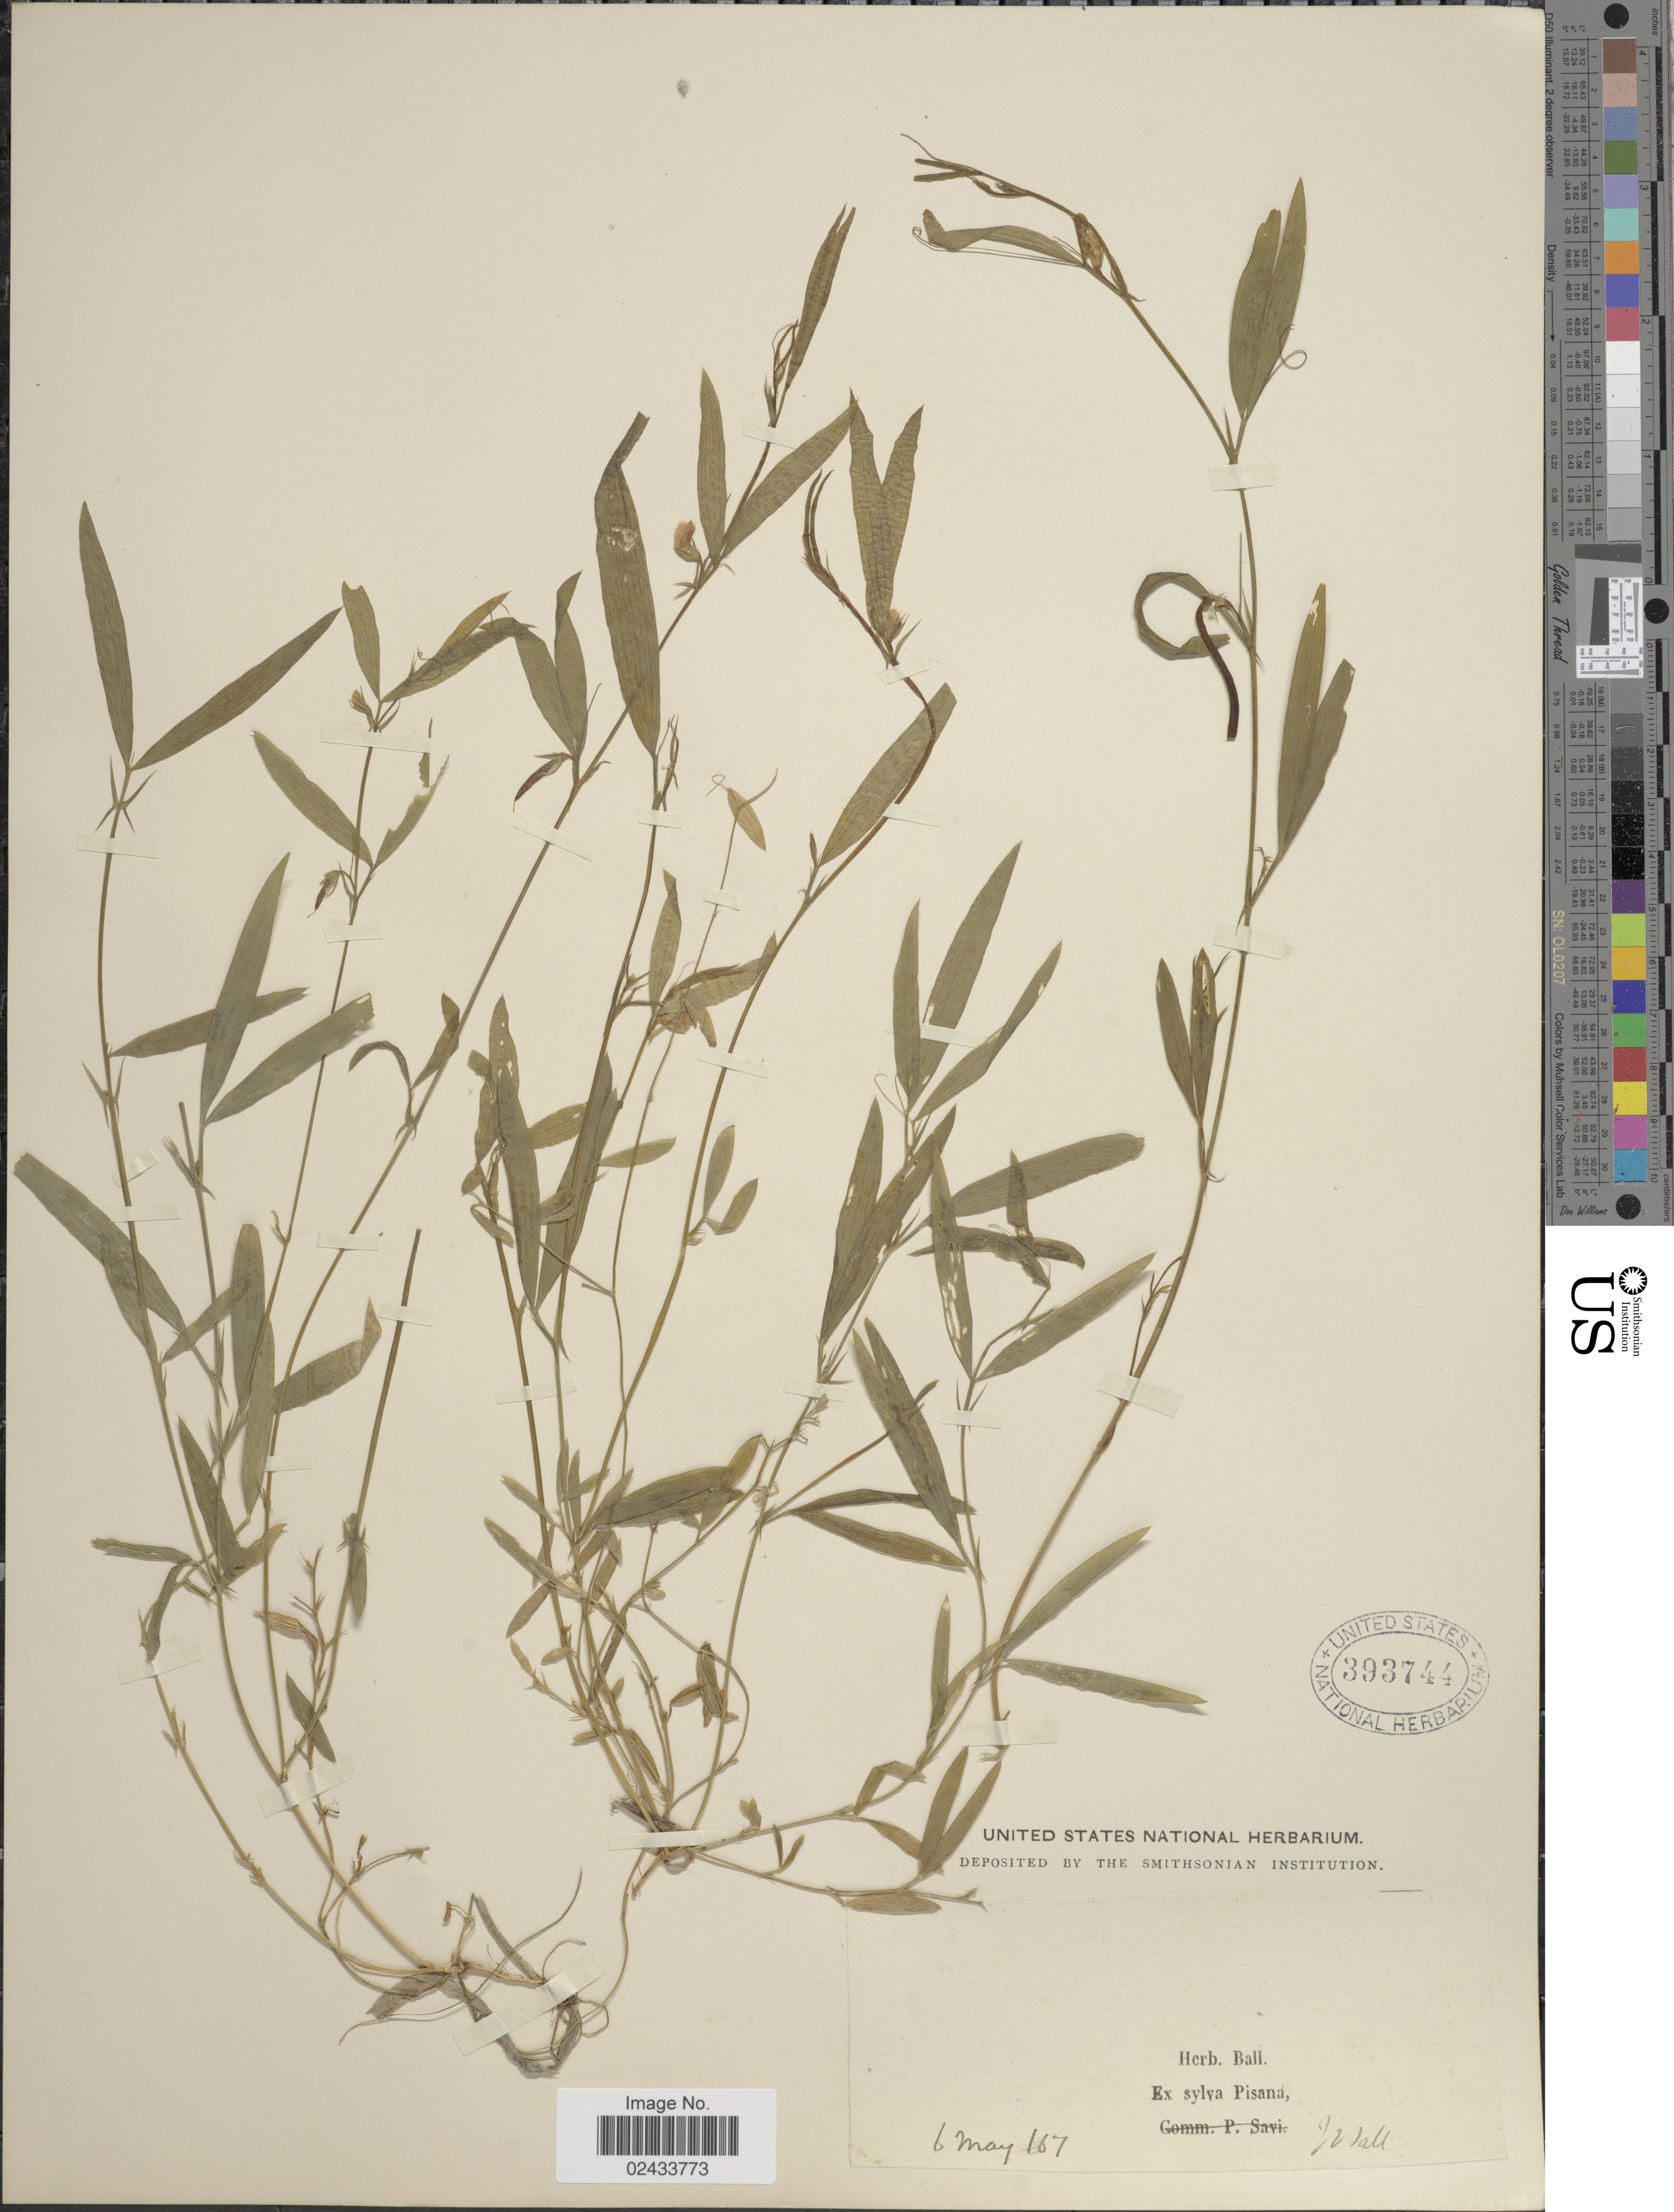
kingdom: Plantae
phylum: Tracheophyta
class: Magnoliopsida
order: Fabales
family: Fabaceae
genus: Lathyrus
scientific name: Lathyrus sp.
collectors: J. Ball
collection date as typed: Transcribed d/m/y: 6/5/167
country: Italy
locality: Pisana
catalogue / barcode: US 393744